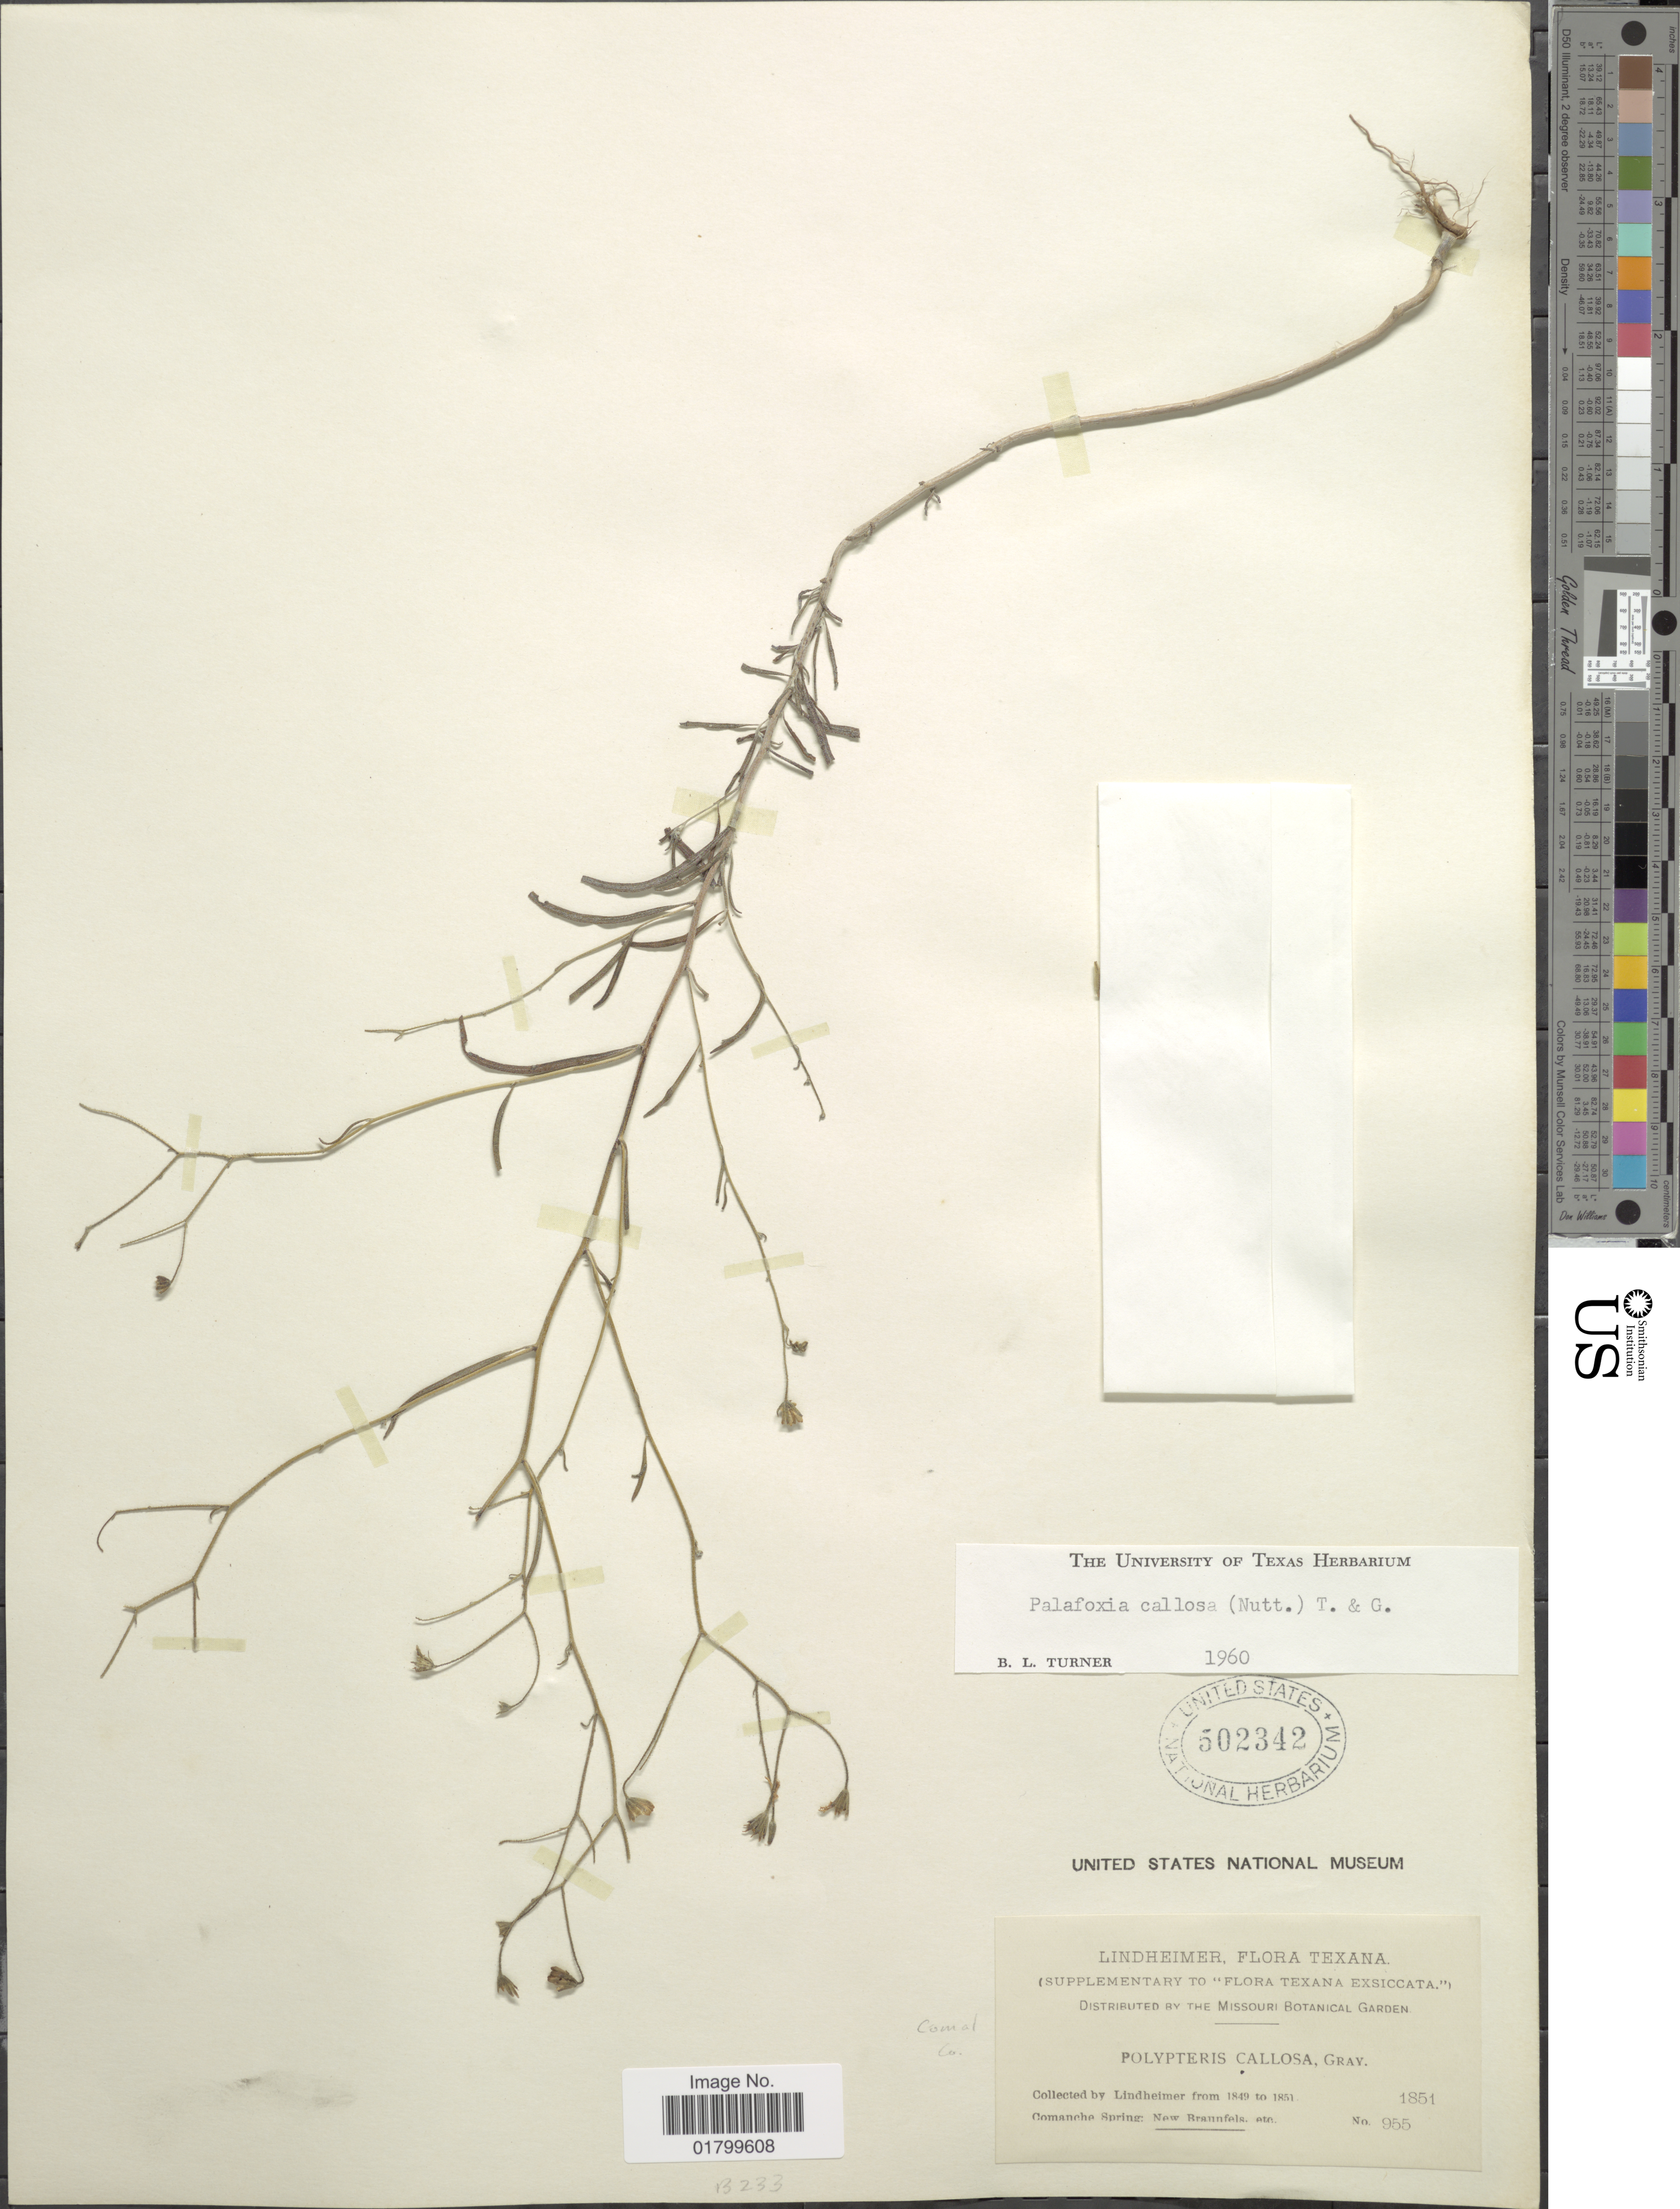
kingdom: Plantae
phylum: Tracheophyta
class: Magnoliopsida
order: Asterales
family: Asteraceae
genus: Palafoxia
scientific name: Palafoxia callosa var. callosa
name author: (Nutt.) Torr. & A. Gray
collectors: -. Lindheimer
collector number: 955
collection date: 1851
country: United States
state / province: Texas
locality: Comal Co. Comanche Spring: New Brannfels, etc.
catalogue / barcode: US 502342